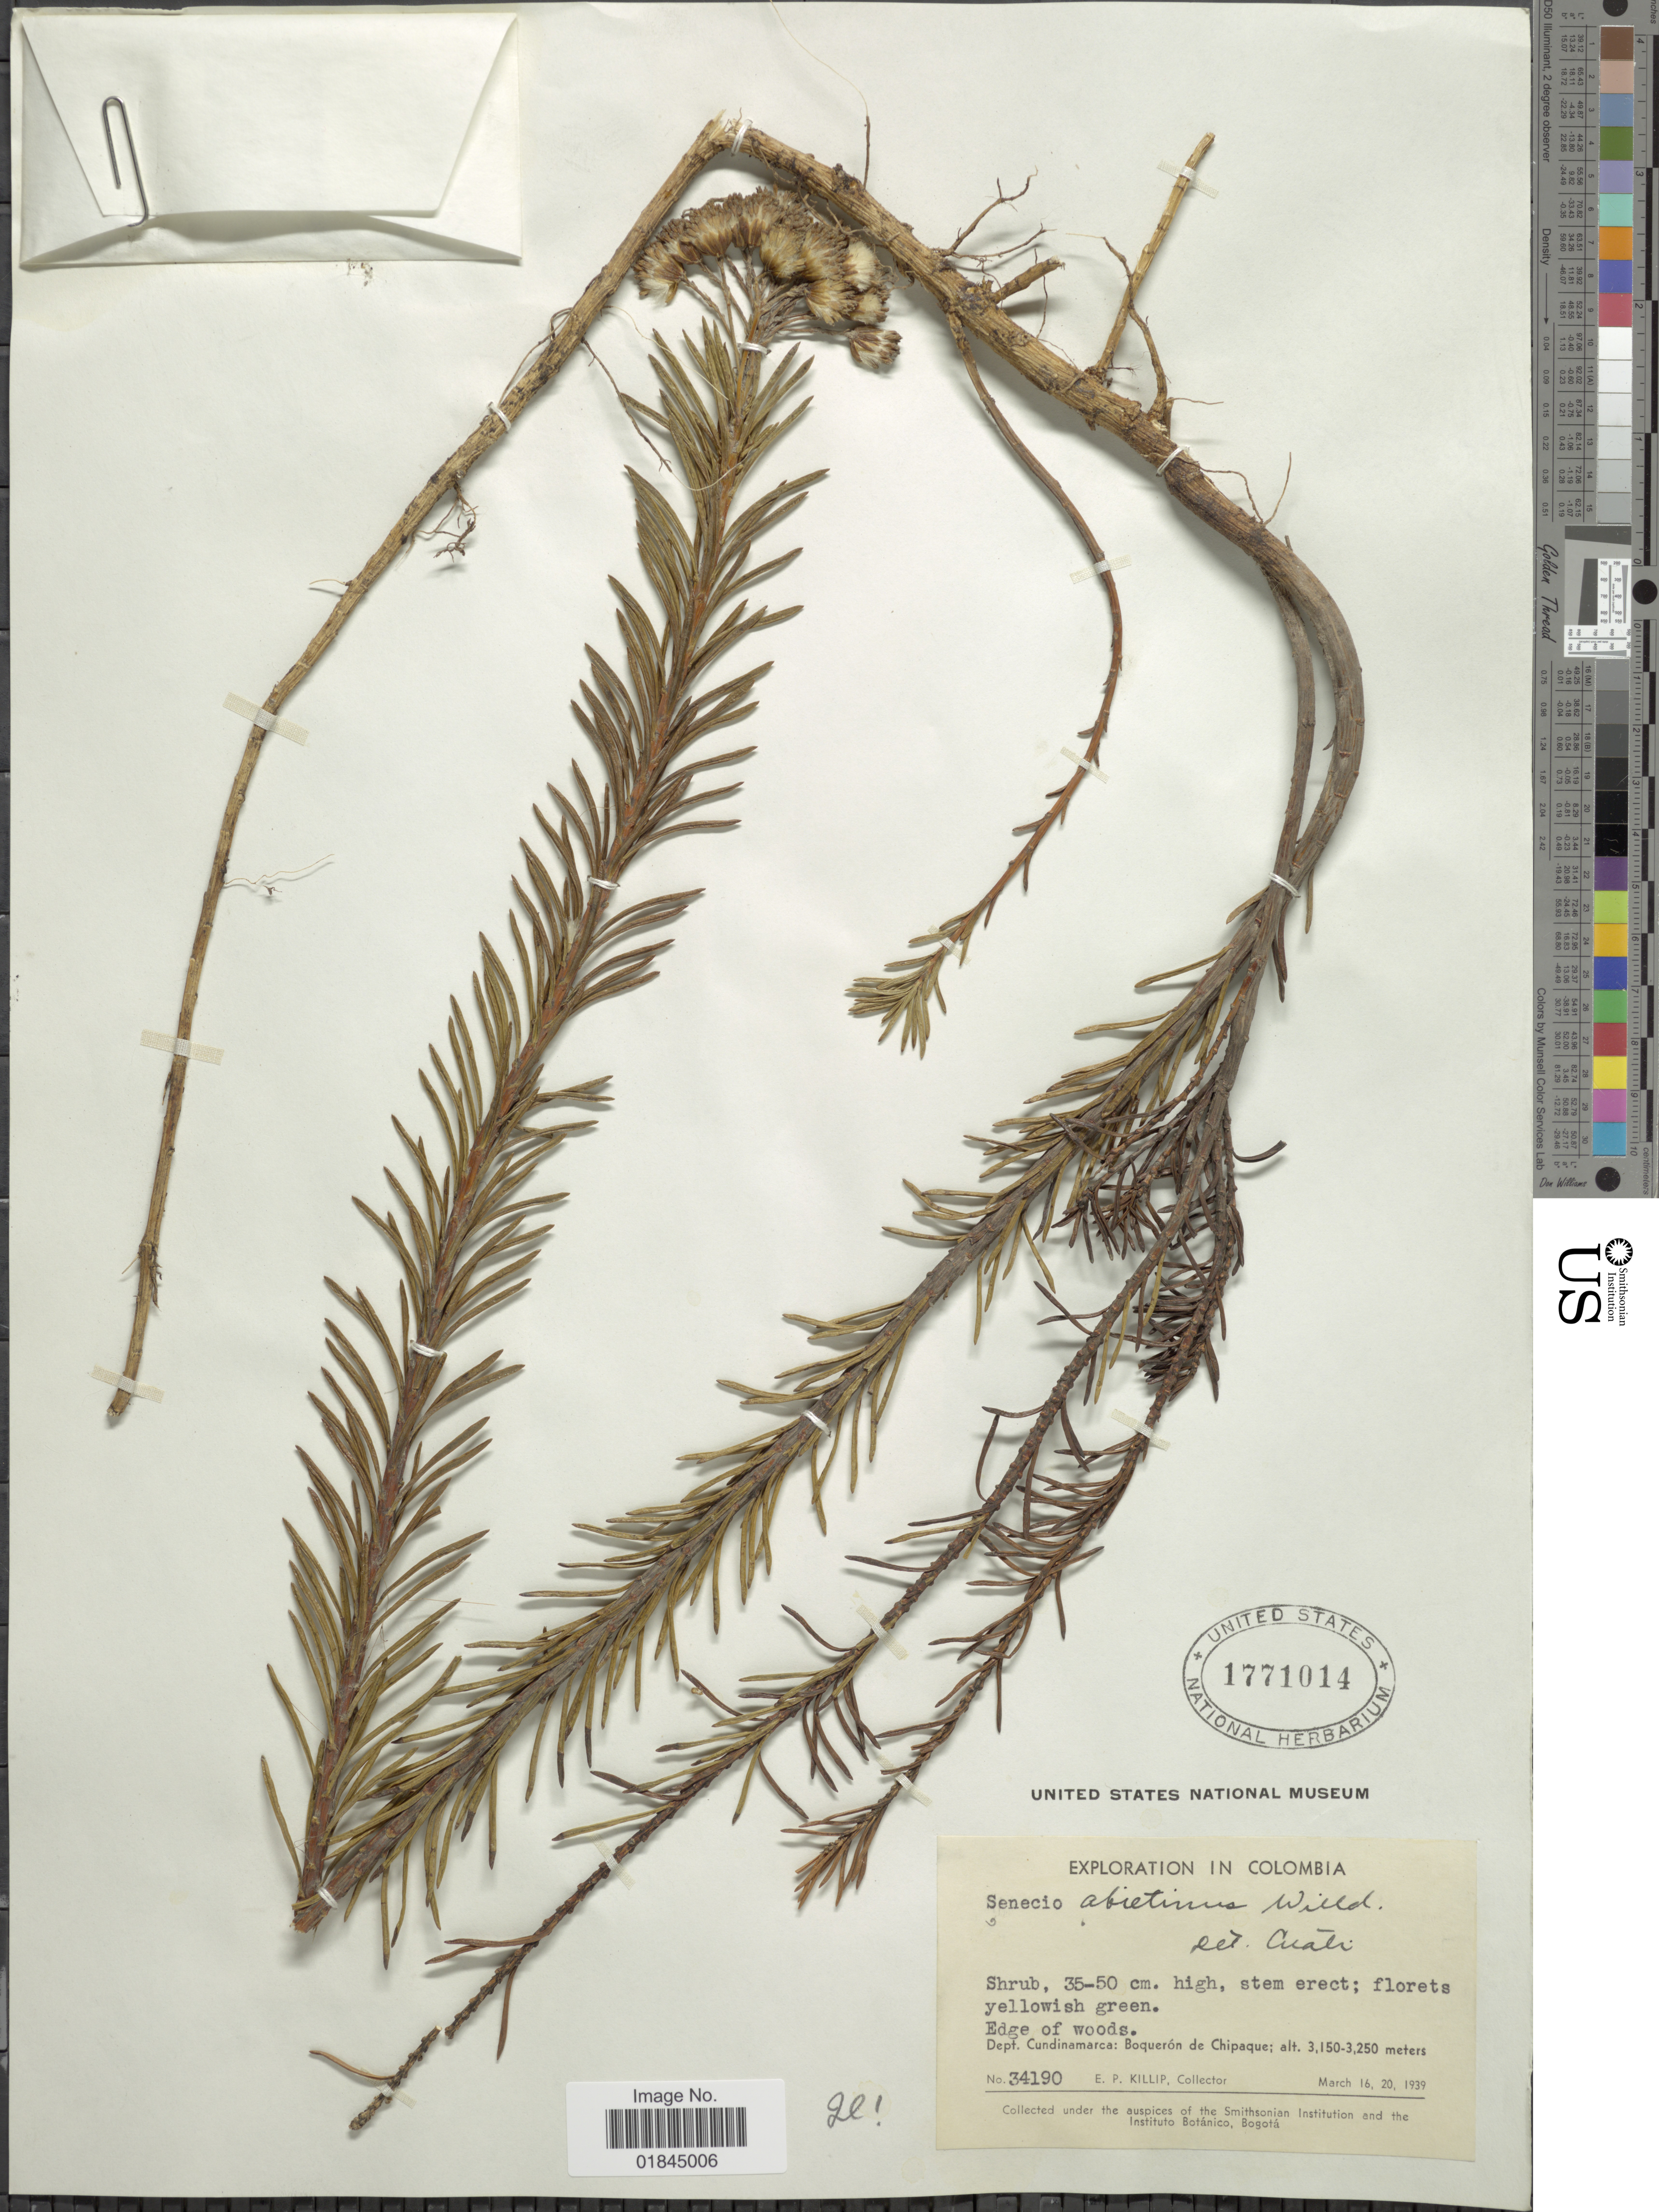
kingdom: Plantae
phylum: Tracheophyta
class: Magnoliopsida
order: Asterales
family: Asteraceae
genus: Pentacalia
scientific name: Pentacalia abietina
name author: (Willd. ex Wedd.) Cuatrec.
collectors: E. P. Killip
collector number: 34190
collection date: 1939-03-16/1939-03-20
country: Colombia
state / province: Cundinamarca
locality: Boqueron de Chipaque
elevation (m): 3150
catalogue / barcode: US 1771014